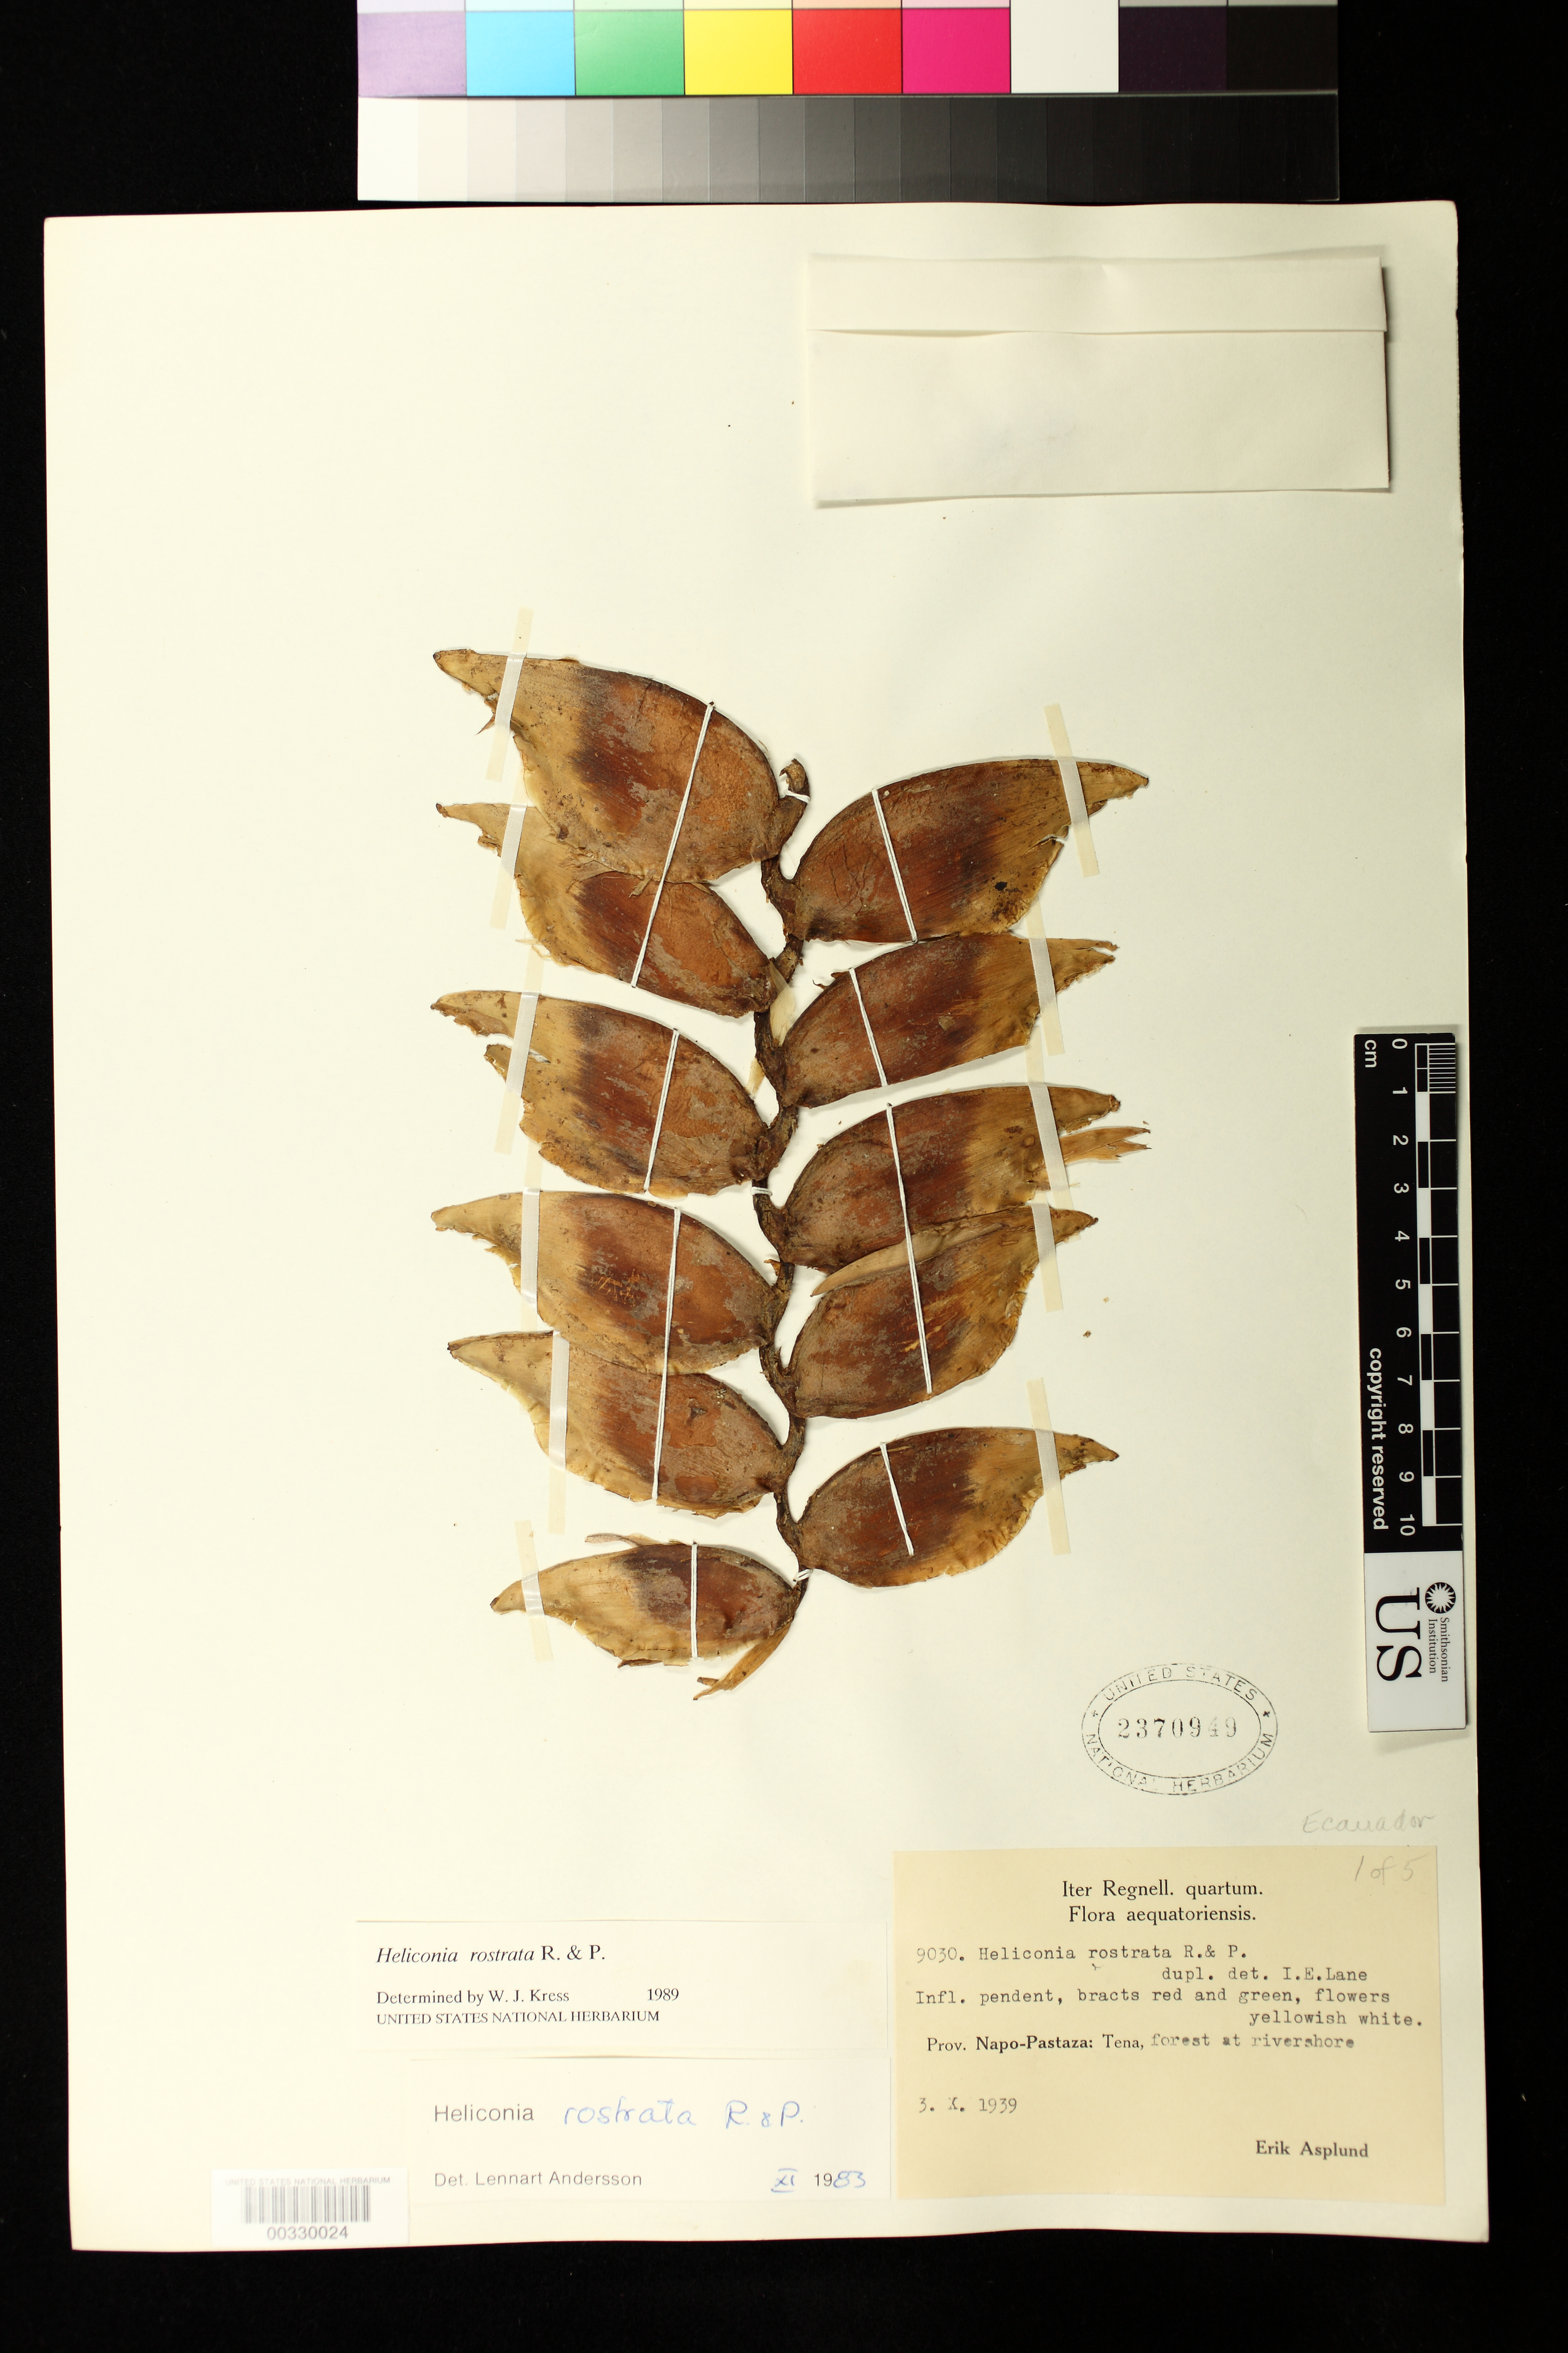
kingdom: Plantae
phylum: Tracheophyta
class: Liliopsida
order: Zingiberales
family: Heliconiaceae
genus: Heliconia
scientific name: Heliconia rostrata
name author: Ruiz & Pav.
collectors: E. Asplund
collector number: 9030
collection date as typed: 03 Oct 1939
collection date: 1939-10-03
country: Ecuador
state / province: Napo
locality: Prov. of Napo-Pastaza, Tena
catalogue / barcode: US 2370949